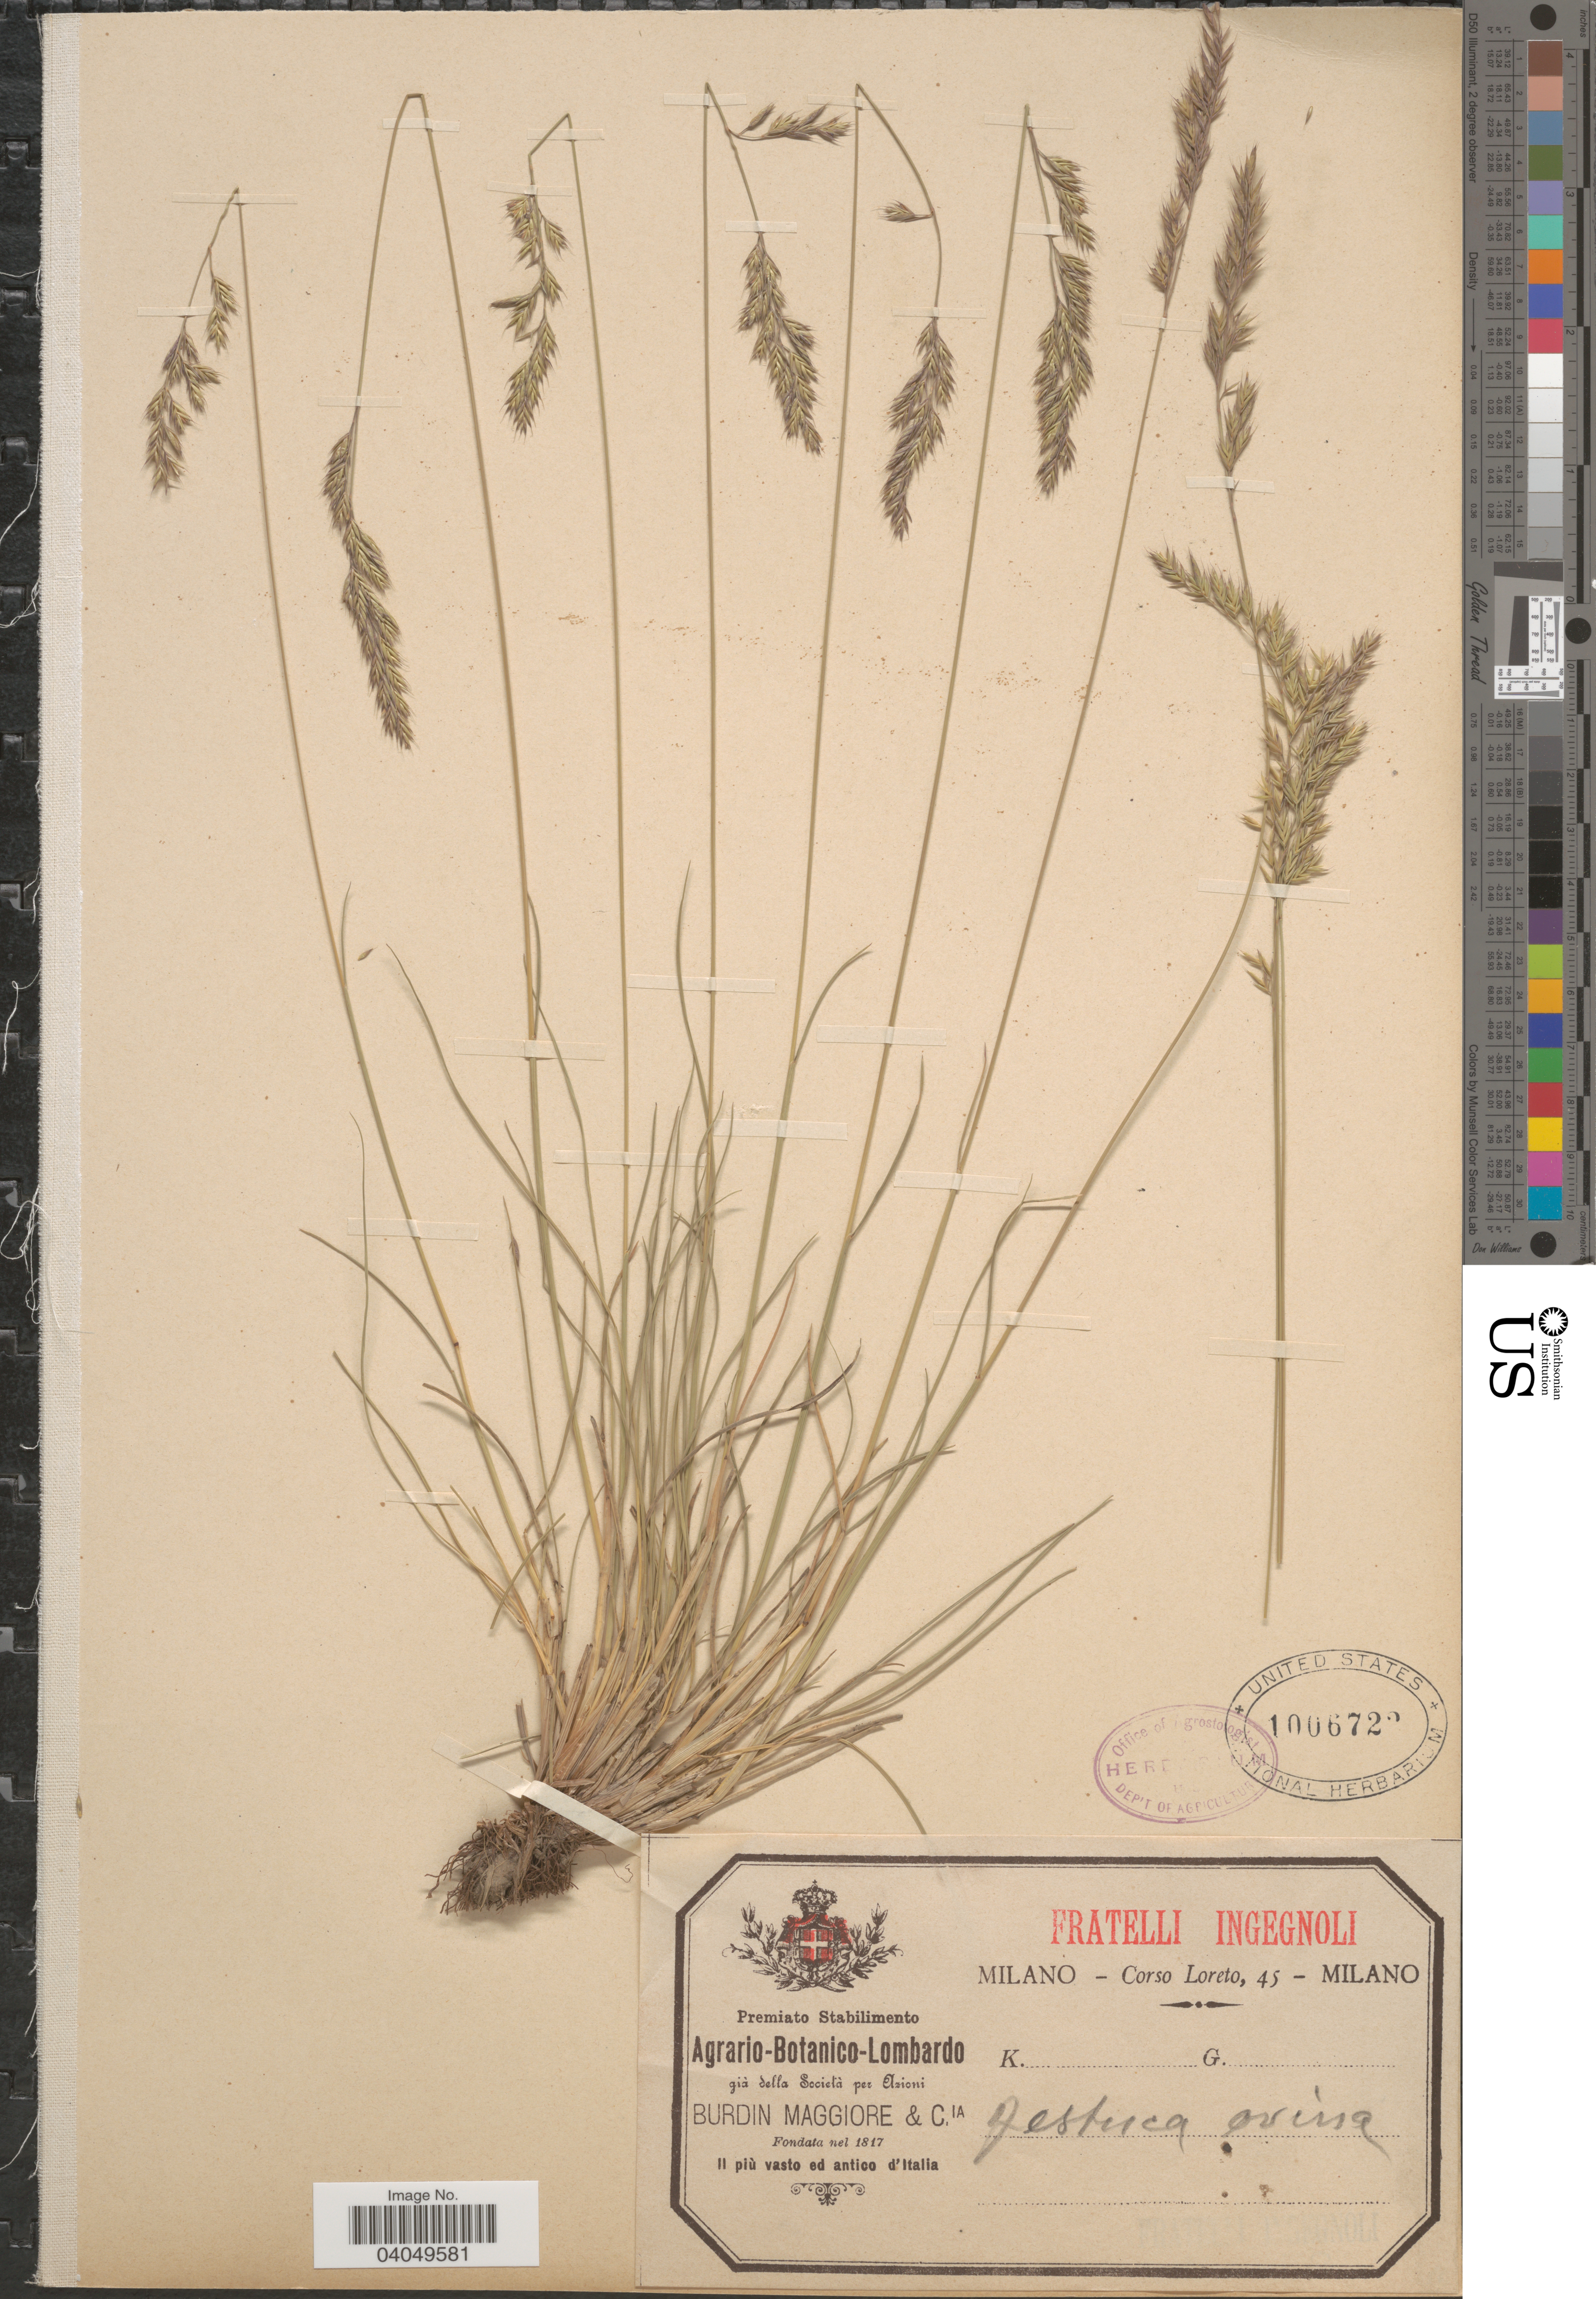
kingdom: Plantae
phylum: Tracheophyta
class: Liliopsida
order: Poales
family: Poaceae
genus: Festuca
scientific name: Festuca ovina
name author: L.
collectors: Loreto, C.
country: Italy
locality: Milano.